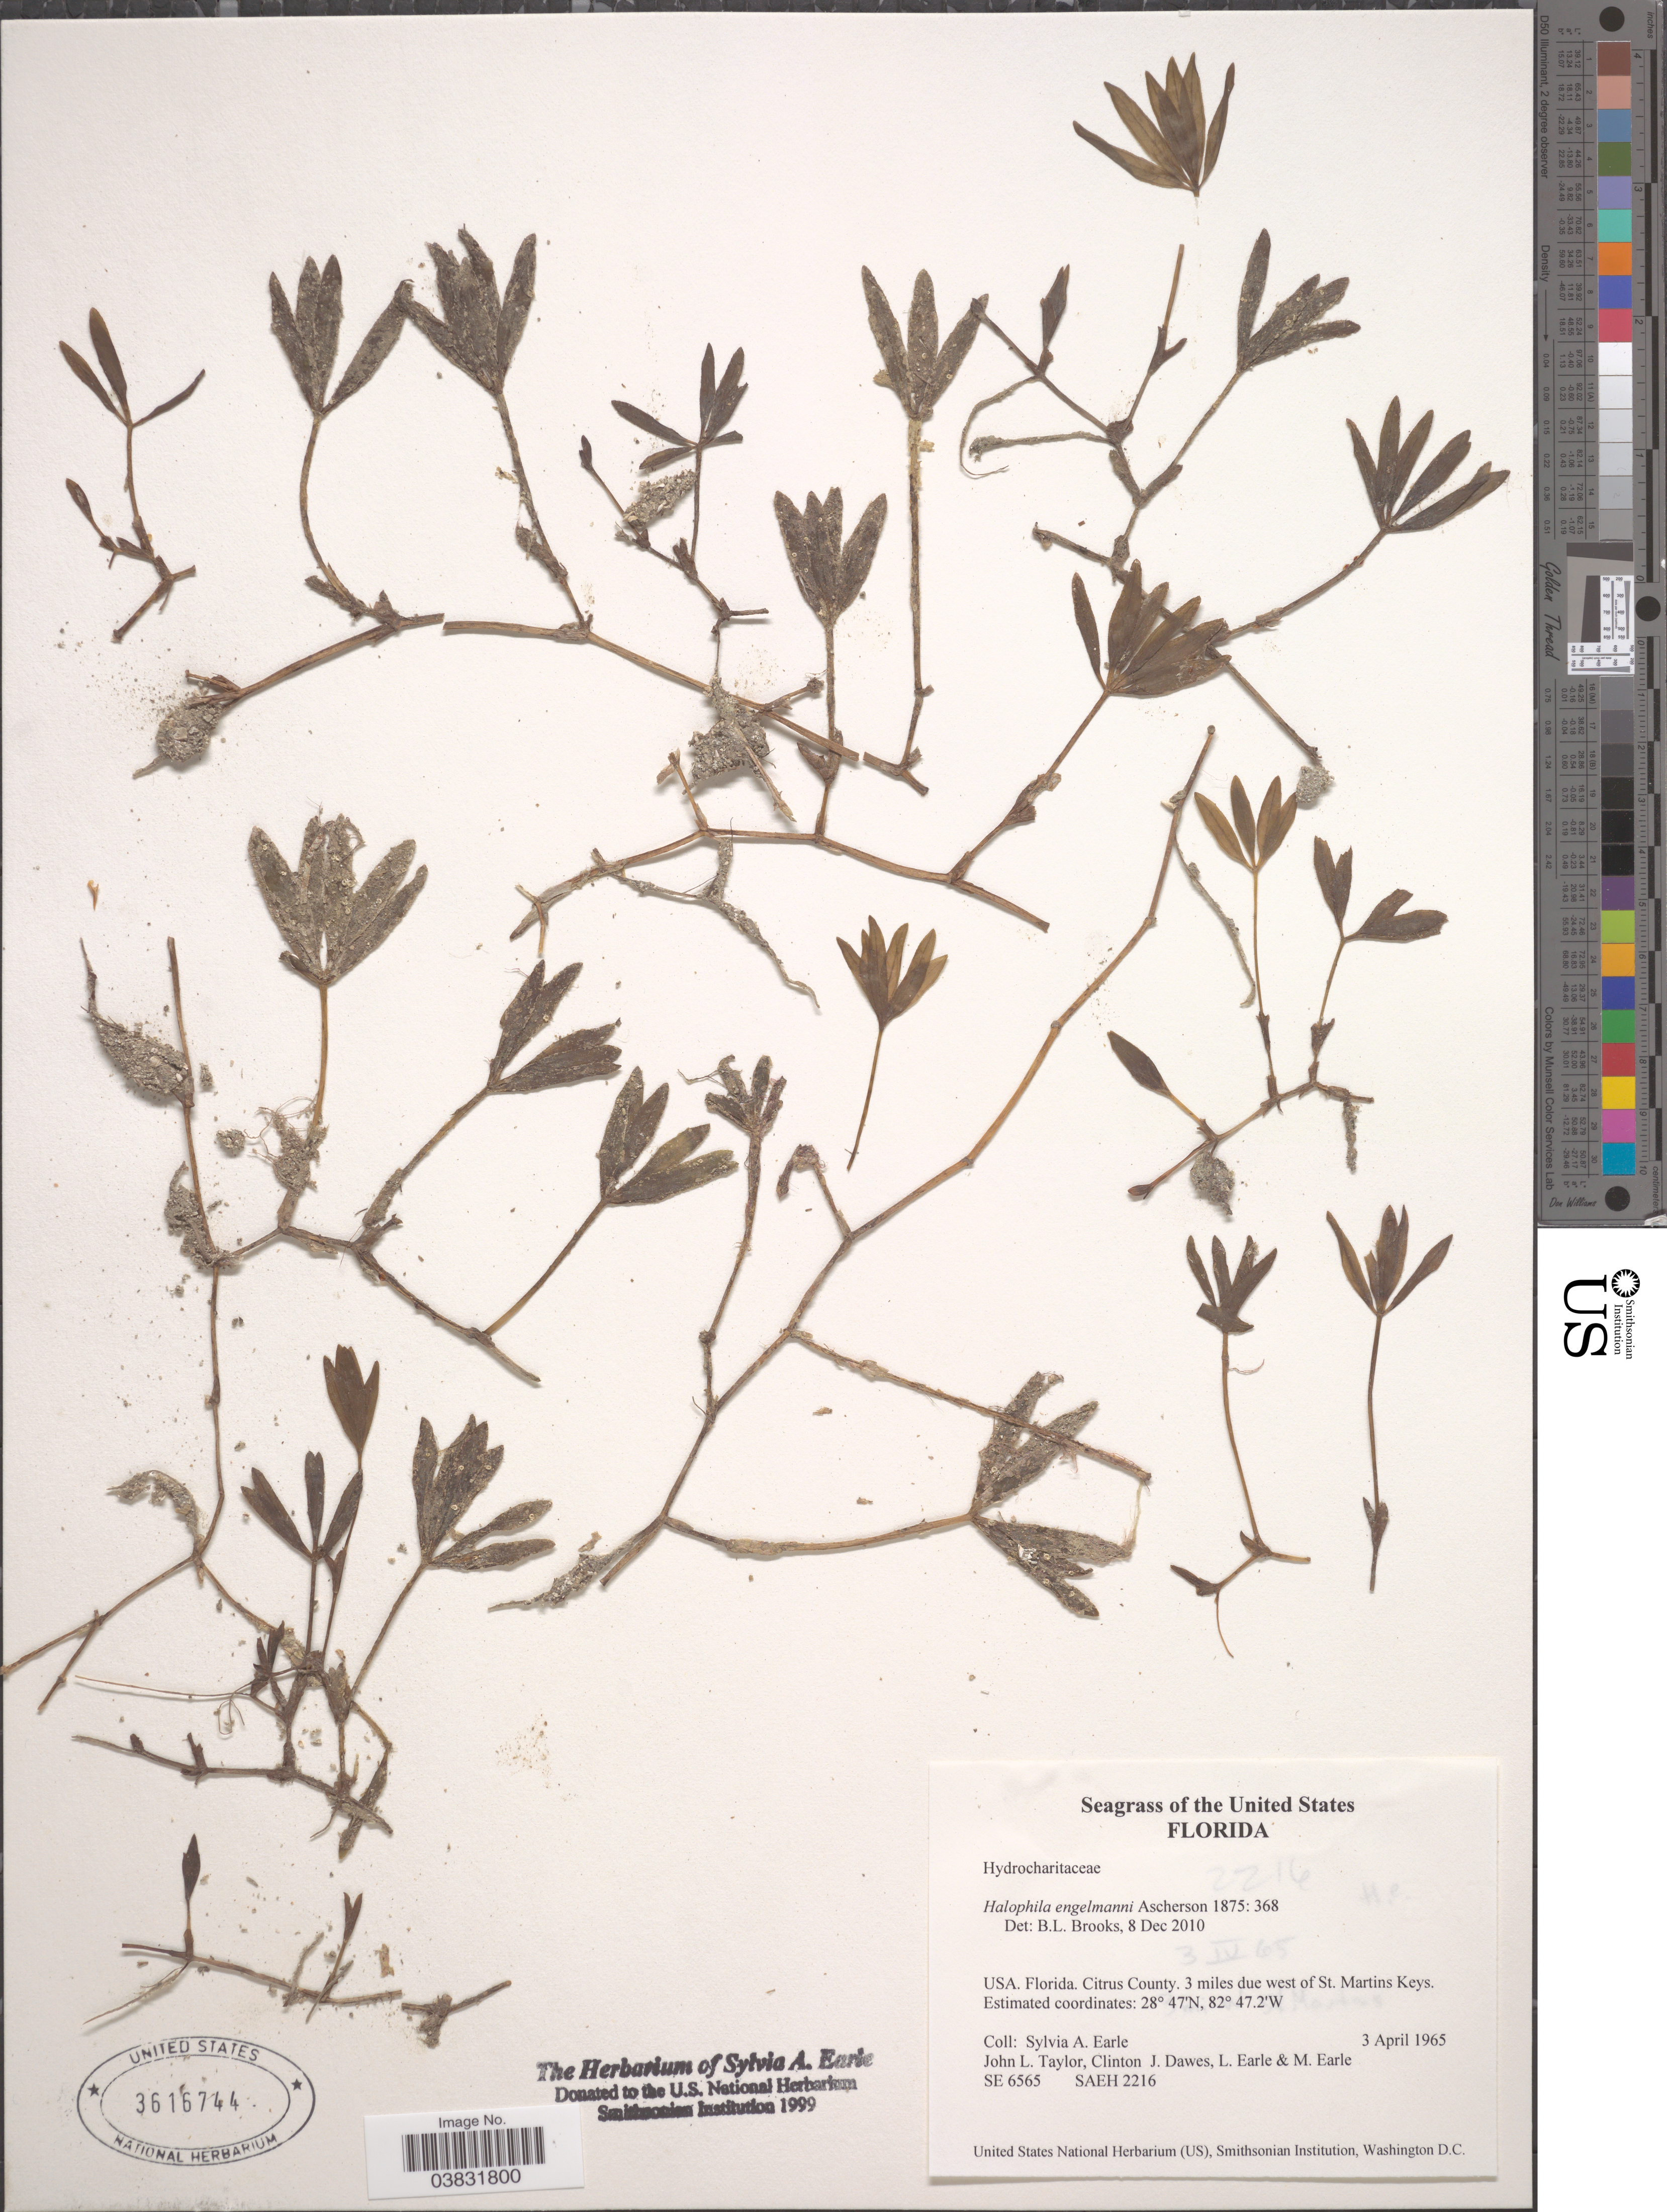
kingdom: Plantae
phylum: Tracheophyta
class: Liliopsida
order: Alismatales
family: Hydrocharitaceae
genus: Halophila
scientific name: Halophila engelmannii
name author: Asch.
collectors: S. A. Earle, J. L. Taylor, L. Earle & M. Earle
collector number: SE6565/SAEH2216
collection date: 1965-04-03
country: United States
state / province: Florida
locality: Citrus County. 7 miles due west of St. Martins Keys.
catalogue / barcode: US 3616744